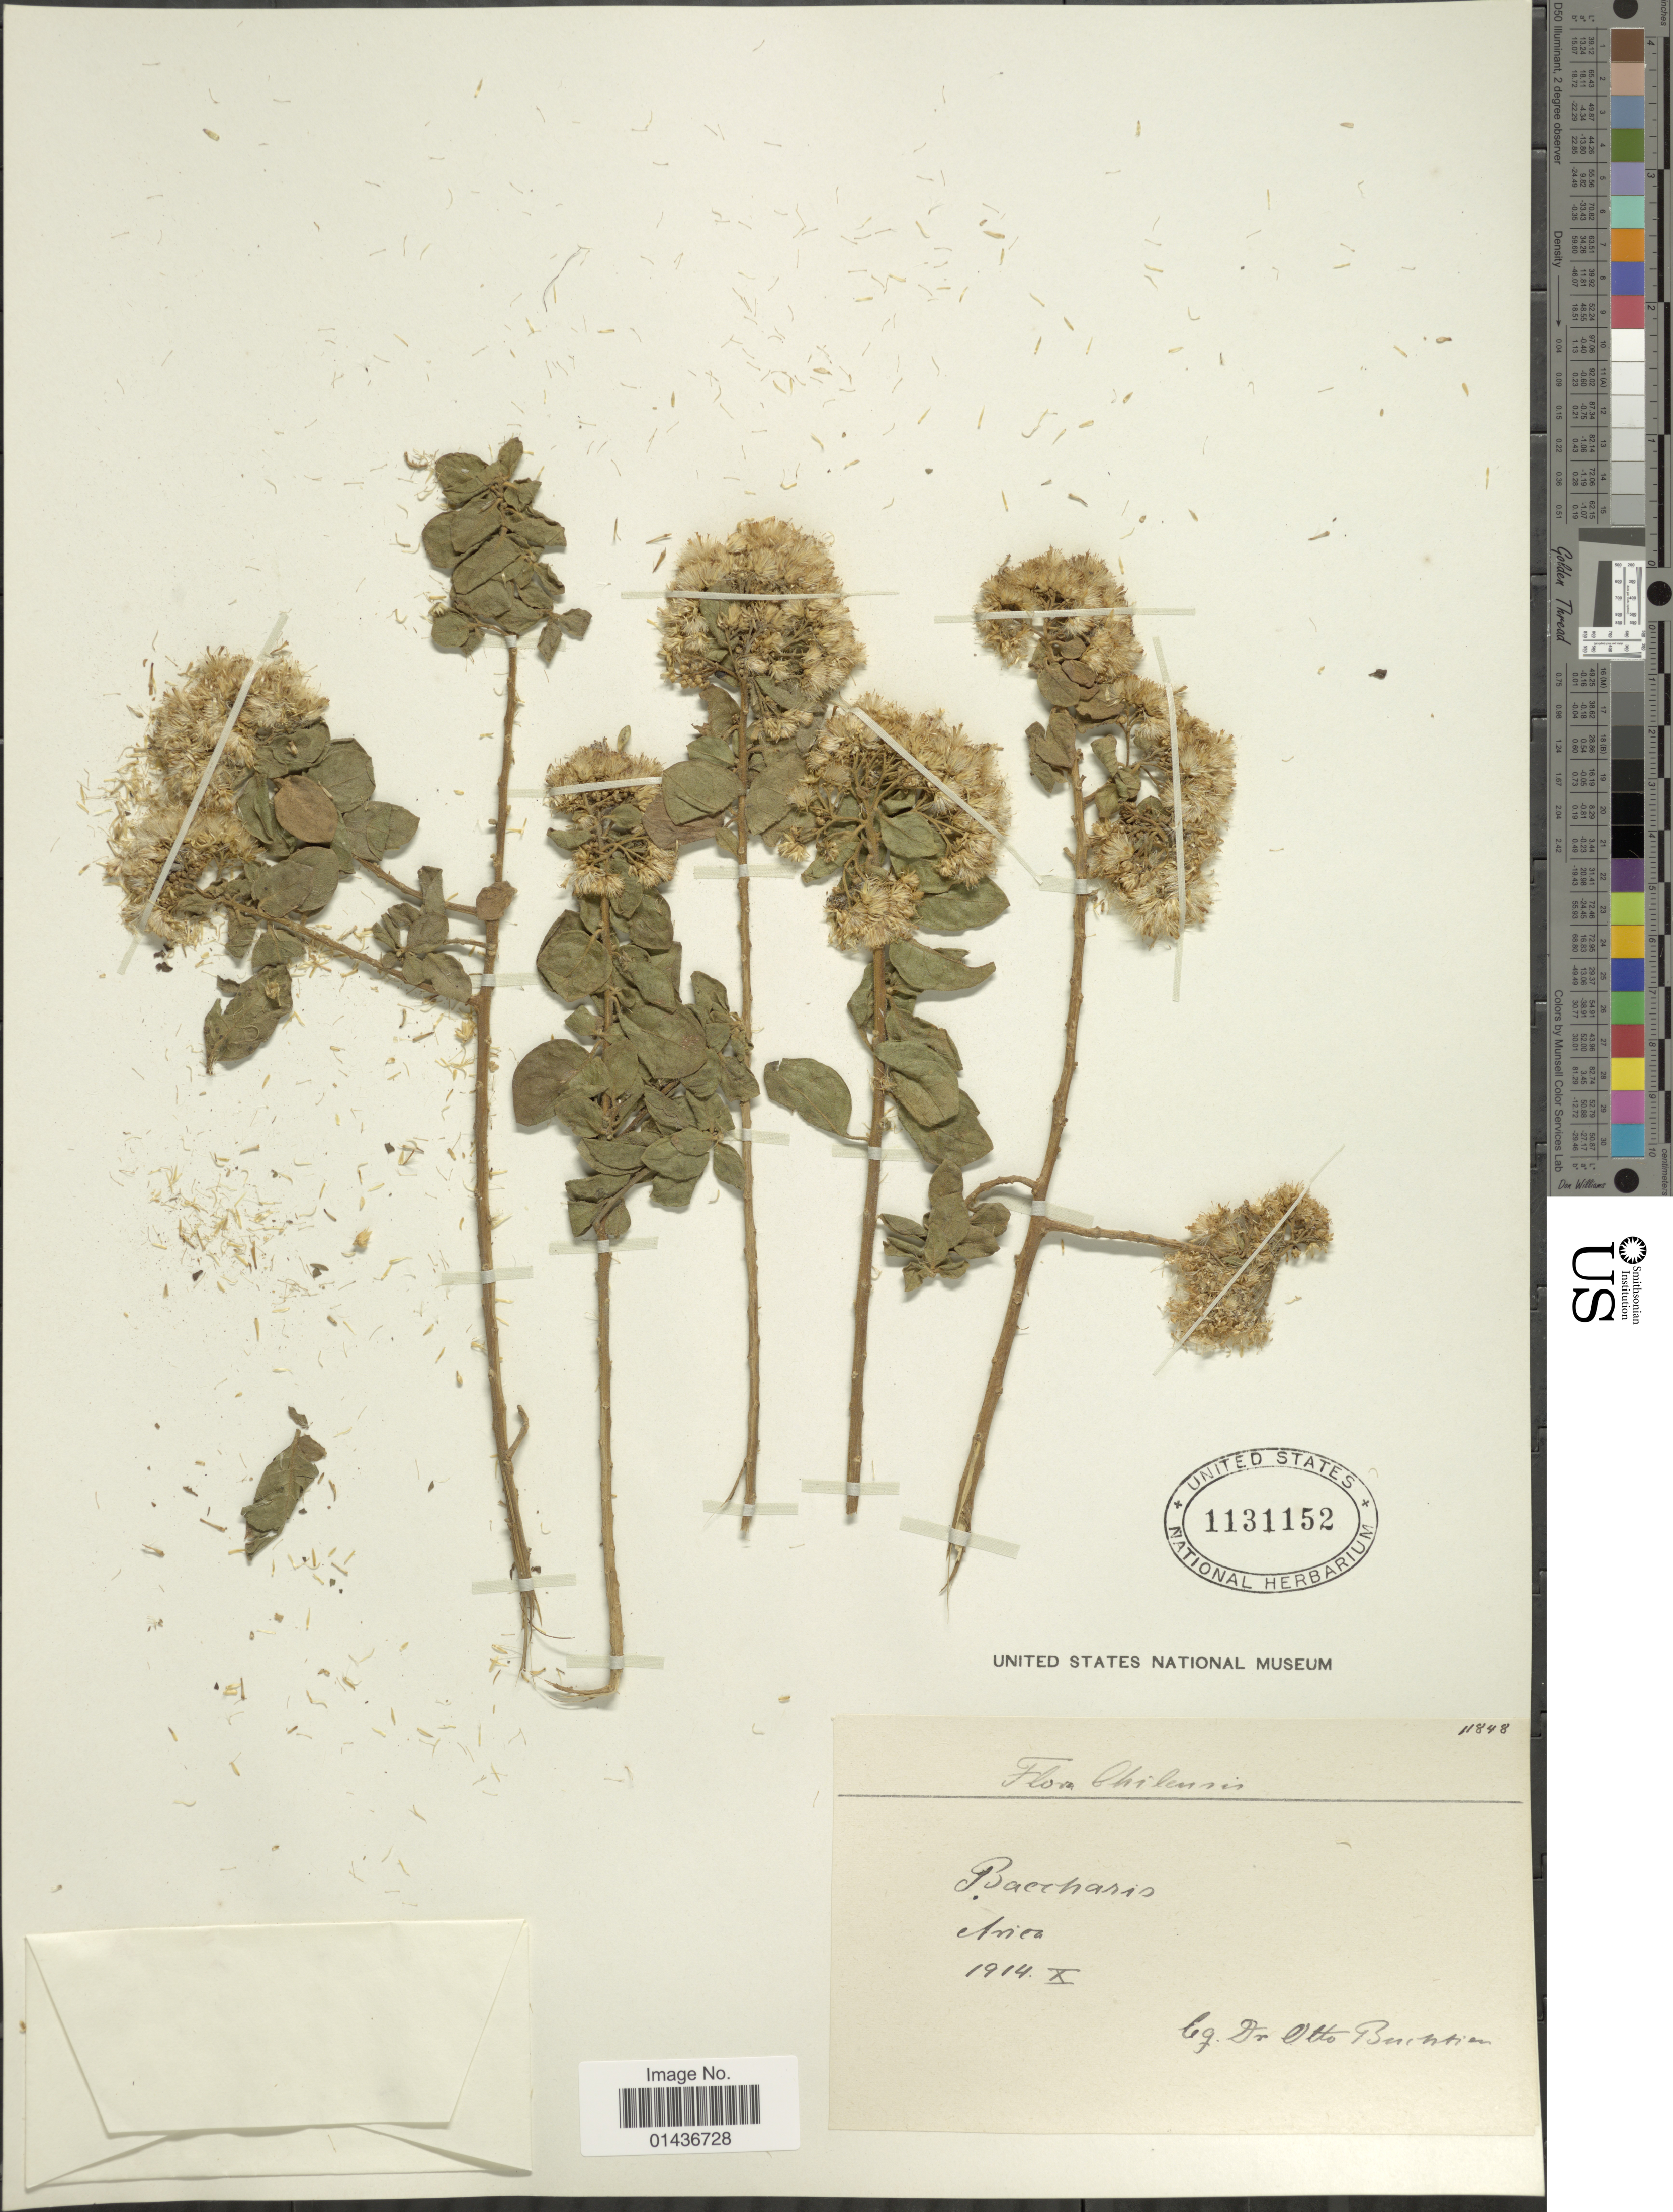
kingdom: Plantae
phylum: Tracheophyta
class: Magnoliopsida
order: Asterales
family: Asteraceae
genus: Pluchea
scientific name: Pluchea chingoyo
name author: DC.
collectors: O. Buchtien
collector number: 11848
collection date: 1914-10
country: Chile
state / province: Arica y Parinacota (XV)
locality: Arica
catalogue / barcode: US 1131152